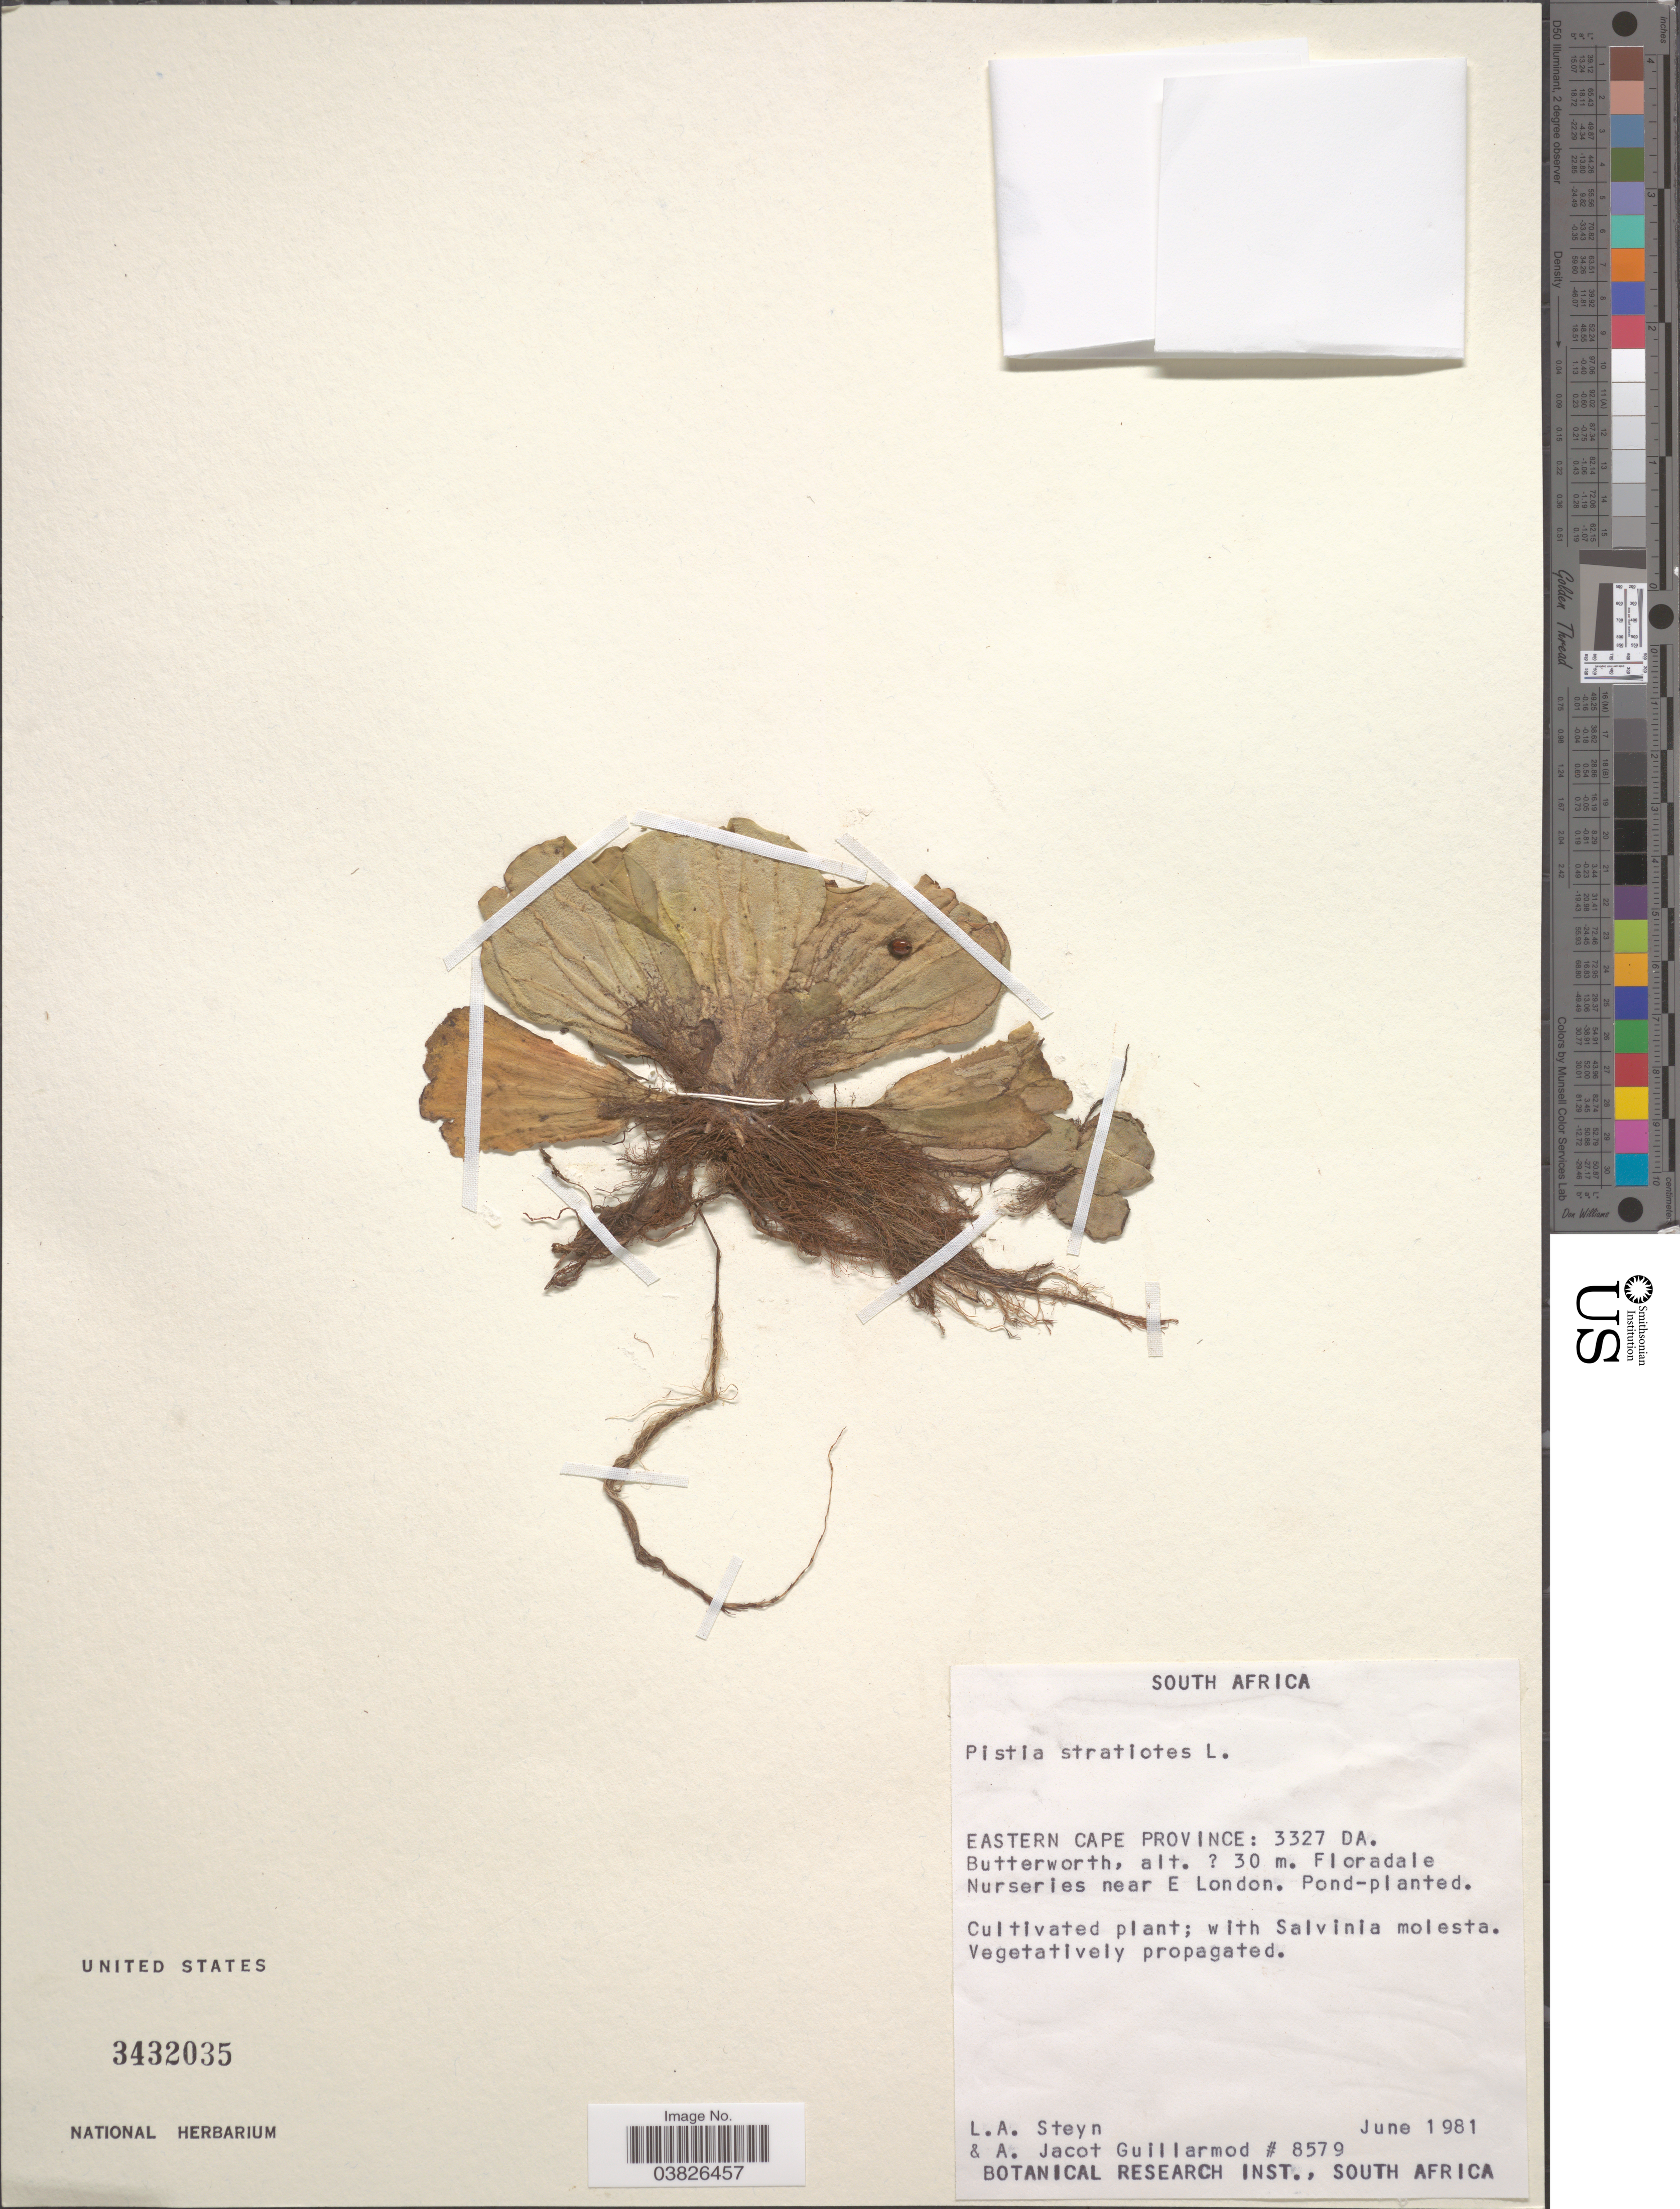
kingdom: Plantae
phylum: Tracheophyta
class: Liliopsida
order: Alismatales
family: Araceae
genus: Pistia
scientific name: Pistia stratiotes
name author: L.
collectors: L. Steyn & A. F. M. G. Jacot-Guillarmod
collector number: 8579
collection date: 1981-06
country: South Africa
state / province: Eastern Cape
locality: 3327 DA. Butterworth. Floradale Nurseries near E London.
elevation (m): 30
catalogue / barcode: US 3432035